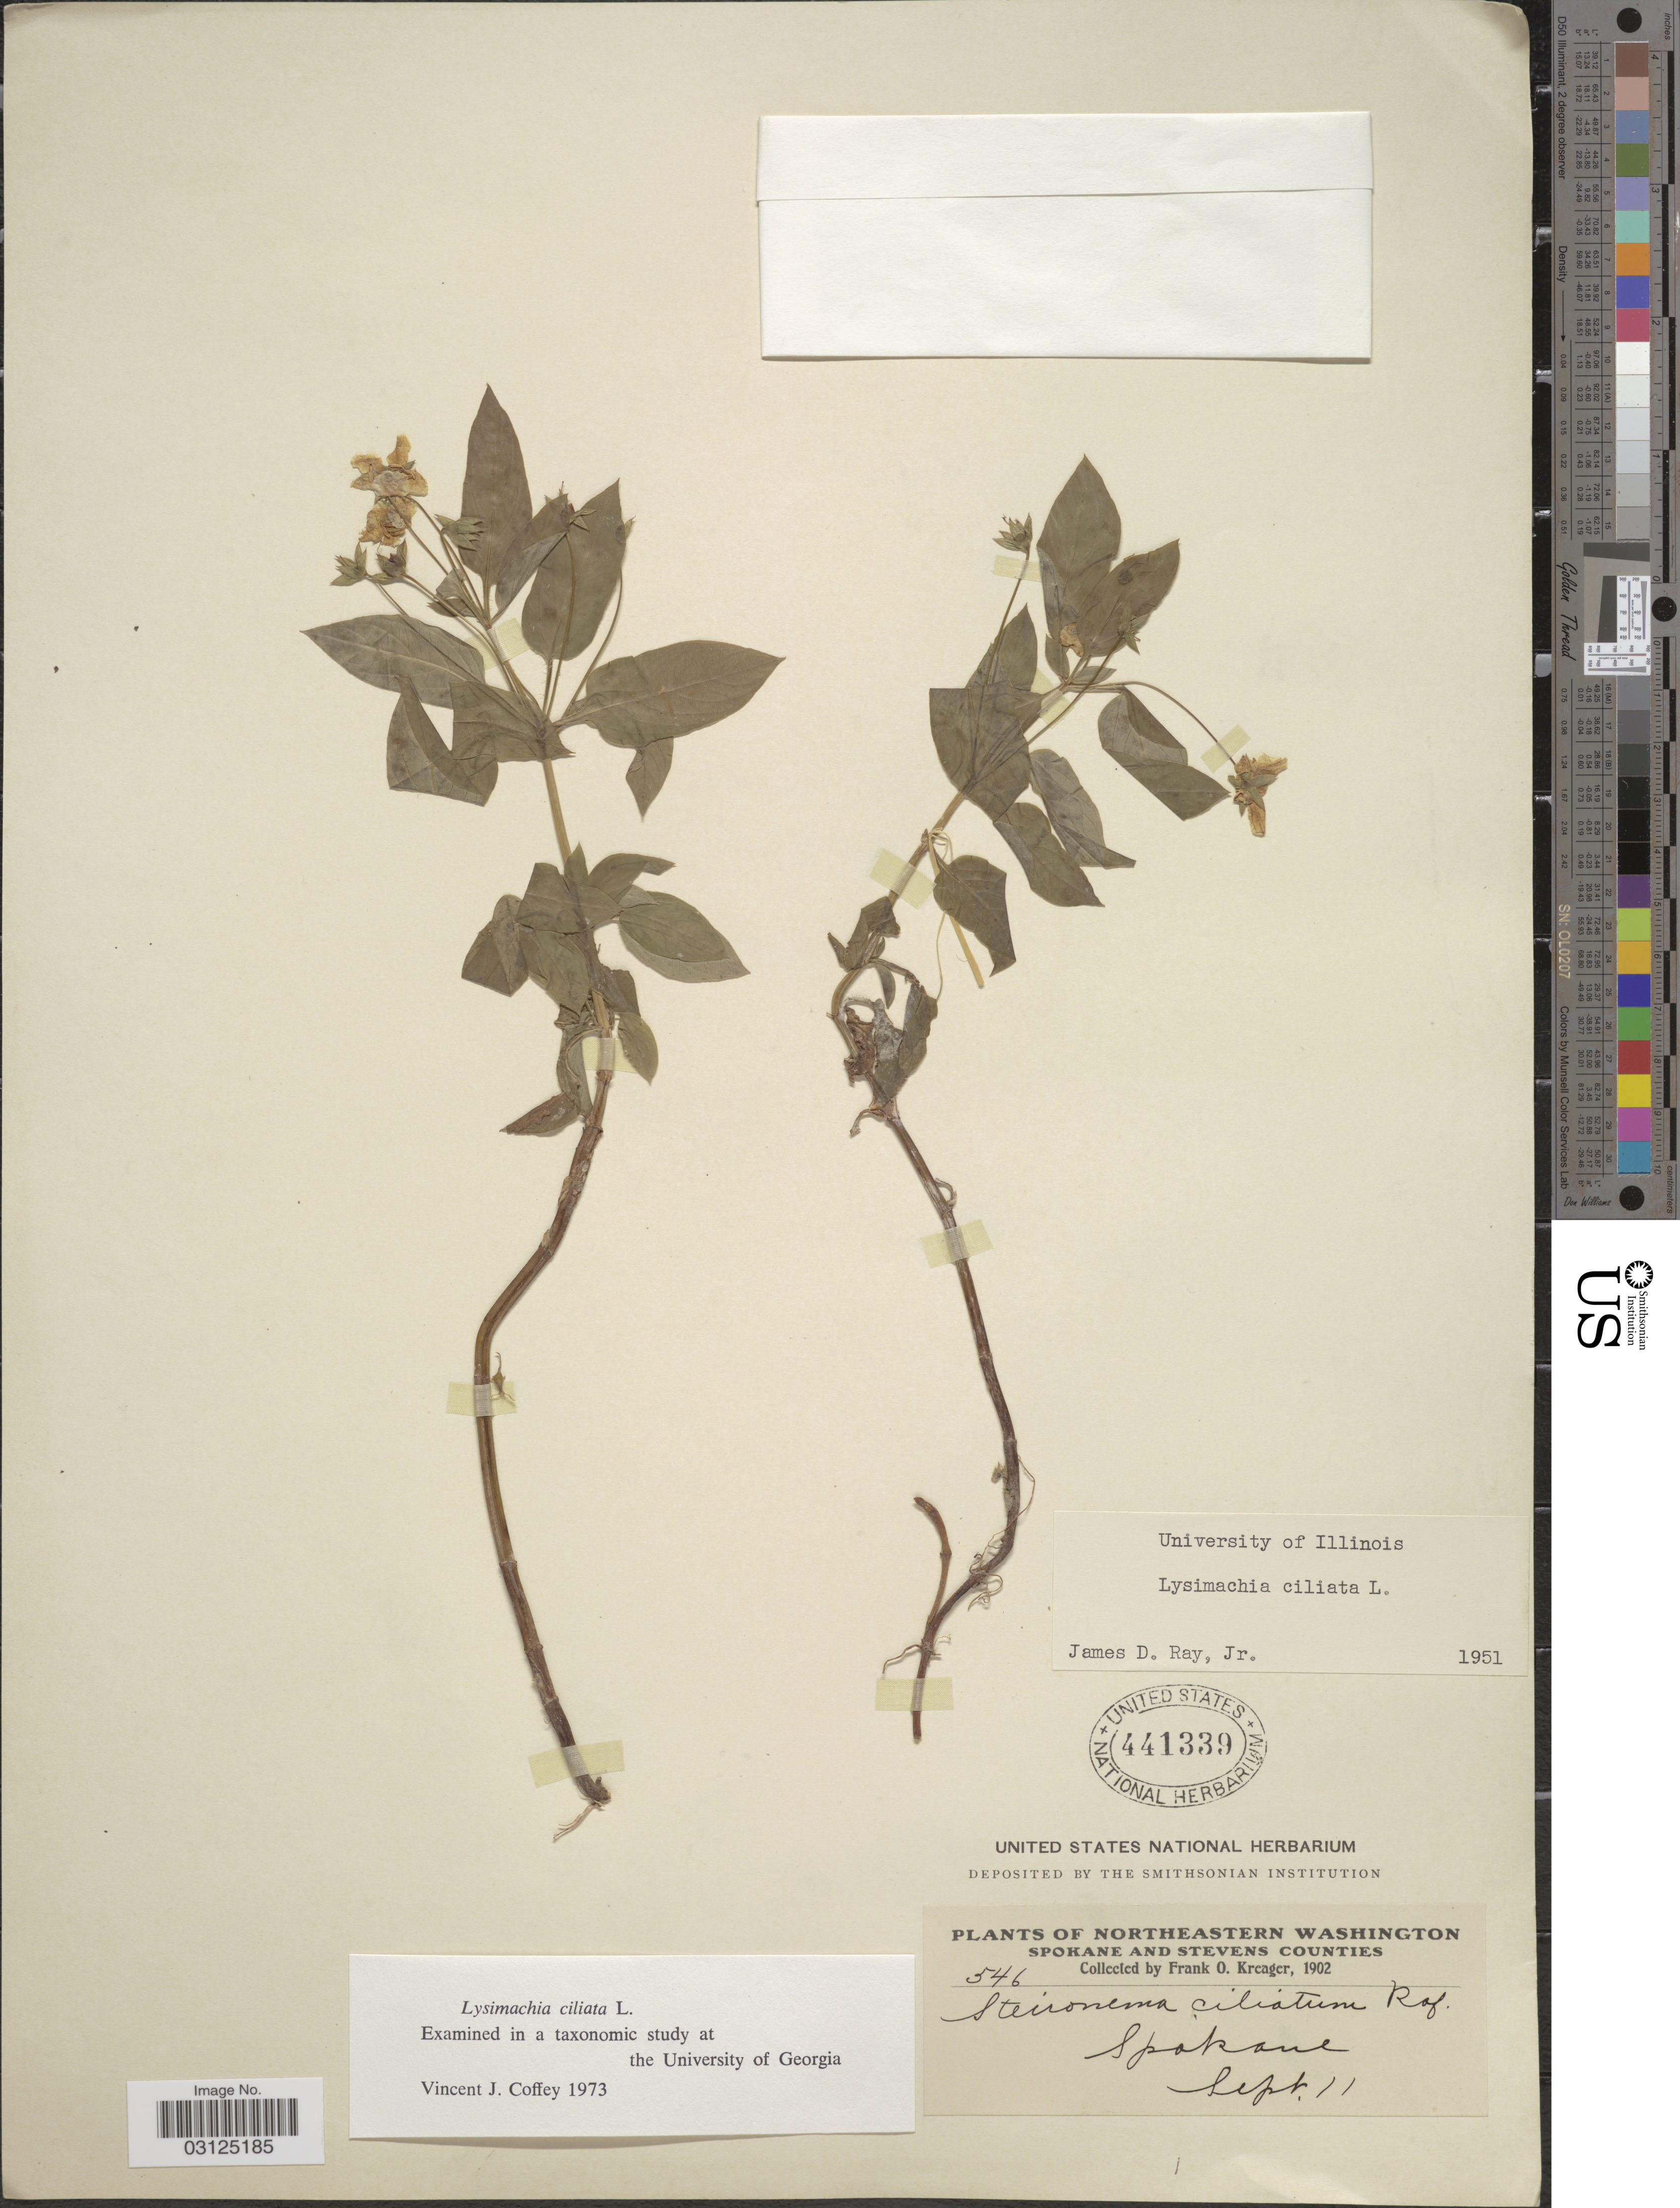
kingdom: Plantae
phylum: Tracheophyta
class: Magnoliopsida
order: Ericales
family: Primulaceae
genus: Lysimachia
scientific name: Lysimachia ciliata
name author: L.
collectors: F. Kreager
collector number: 546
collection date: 1902-09-11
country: United States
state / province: Washington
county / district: Spokane / Stevens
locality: Northeastern Washington, Spokane and Stevens Counties. Spokane.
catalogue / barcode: US 441339